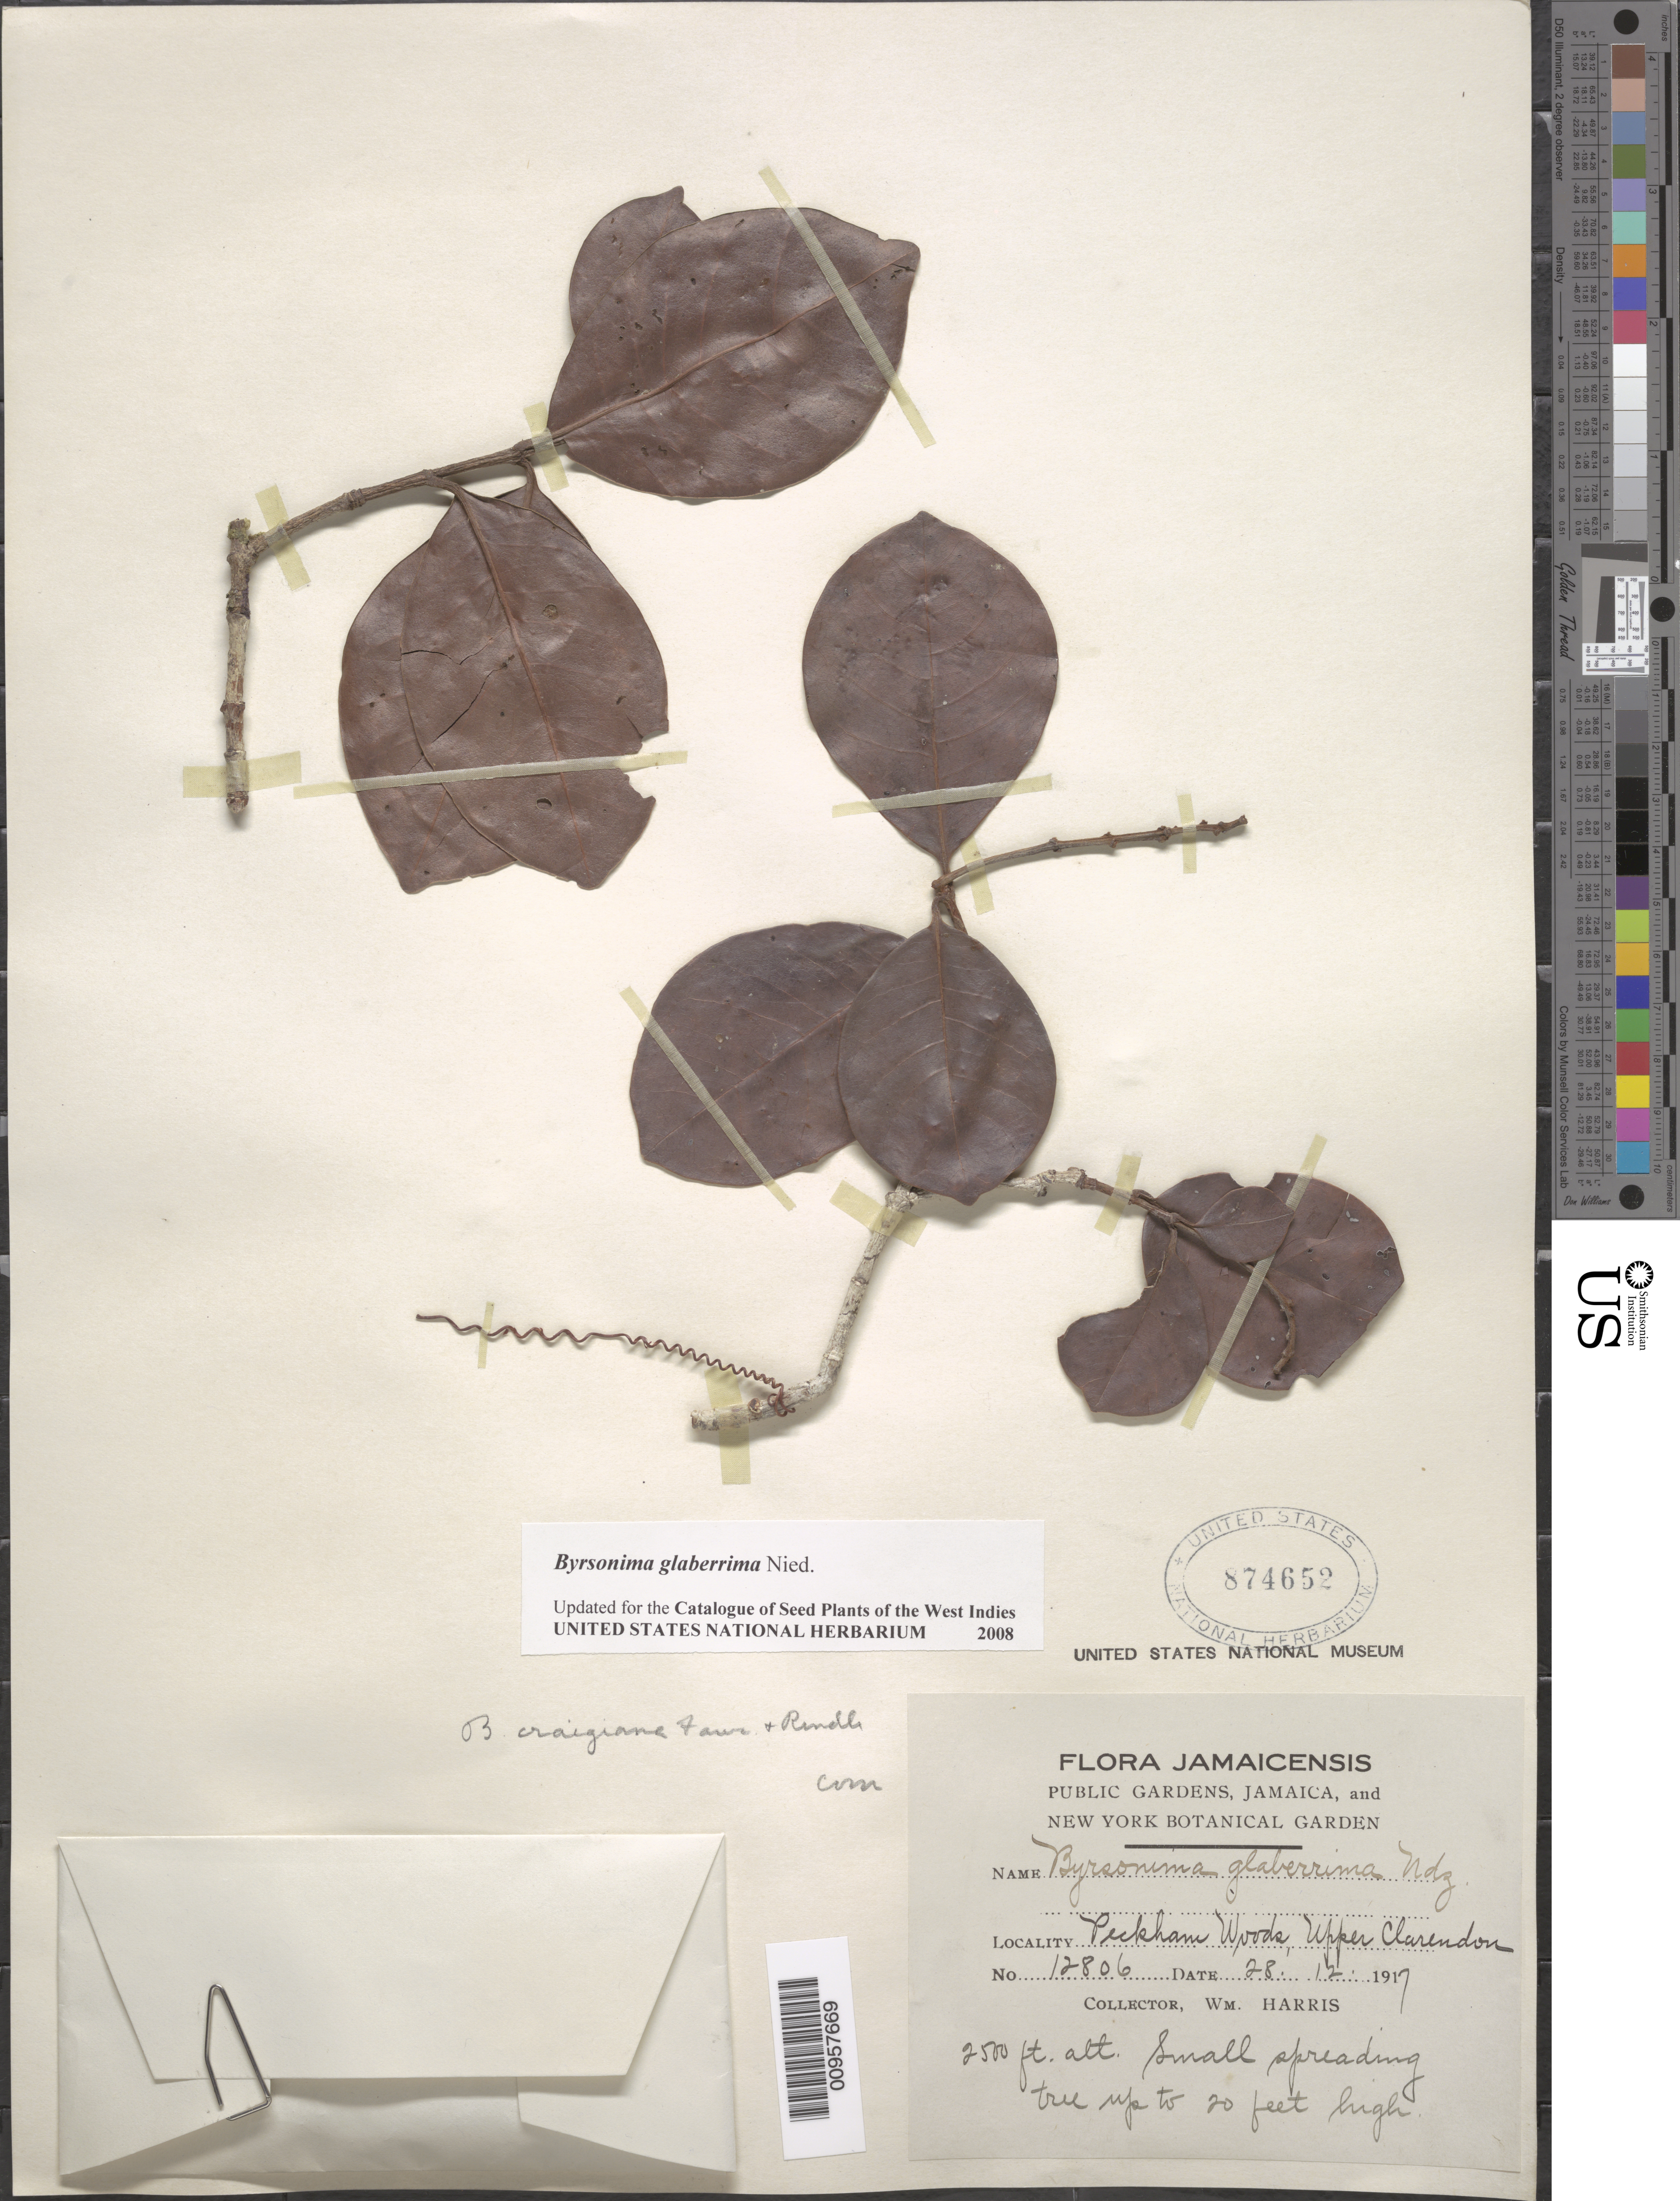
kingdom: Plantae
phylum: Tracheophyta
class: Magnoliopsida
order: Malpighiales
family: Malpighiaceae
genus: Byrsonima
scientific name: Byrsonima glaberrima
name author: Nied.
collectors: W. H. Harris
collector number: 12806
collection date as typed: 28 Dec 1917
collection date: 1917-12-28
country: Jamaica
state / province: Clarendon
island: Jamaica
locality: Peckham Woods, Upper Clarendon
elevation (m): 762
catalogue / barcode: US 874652